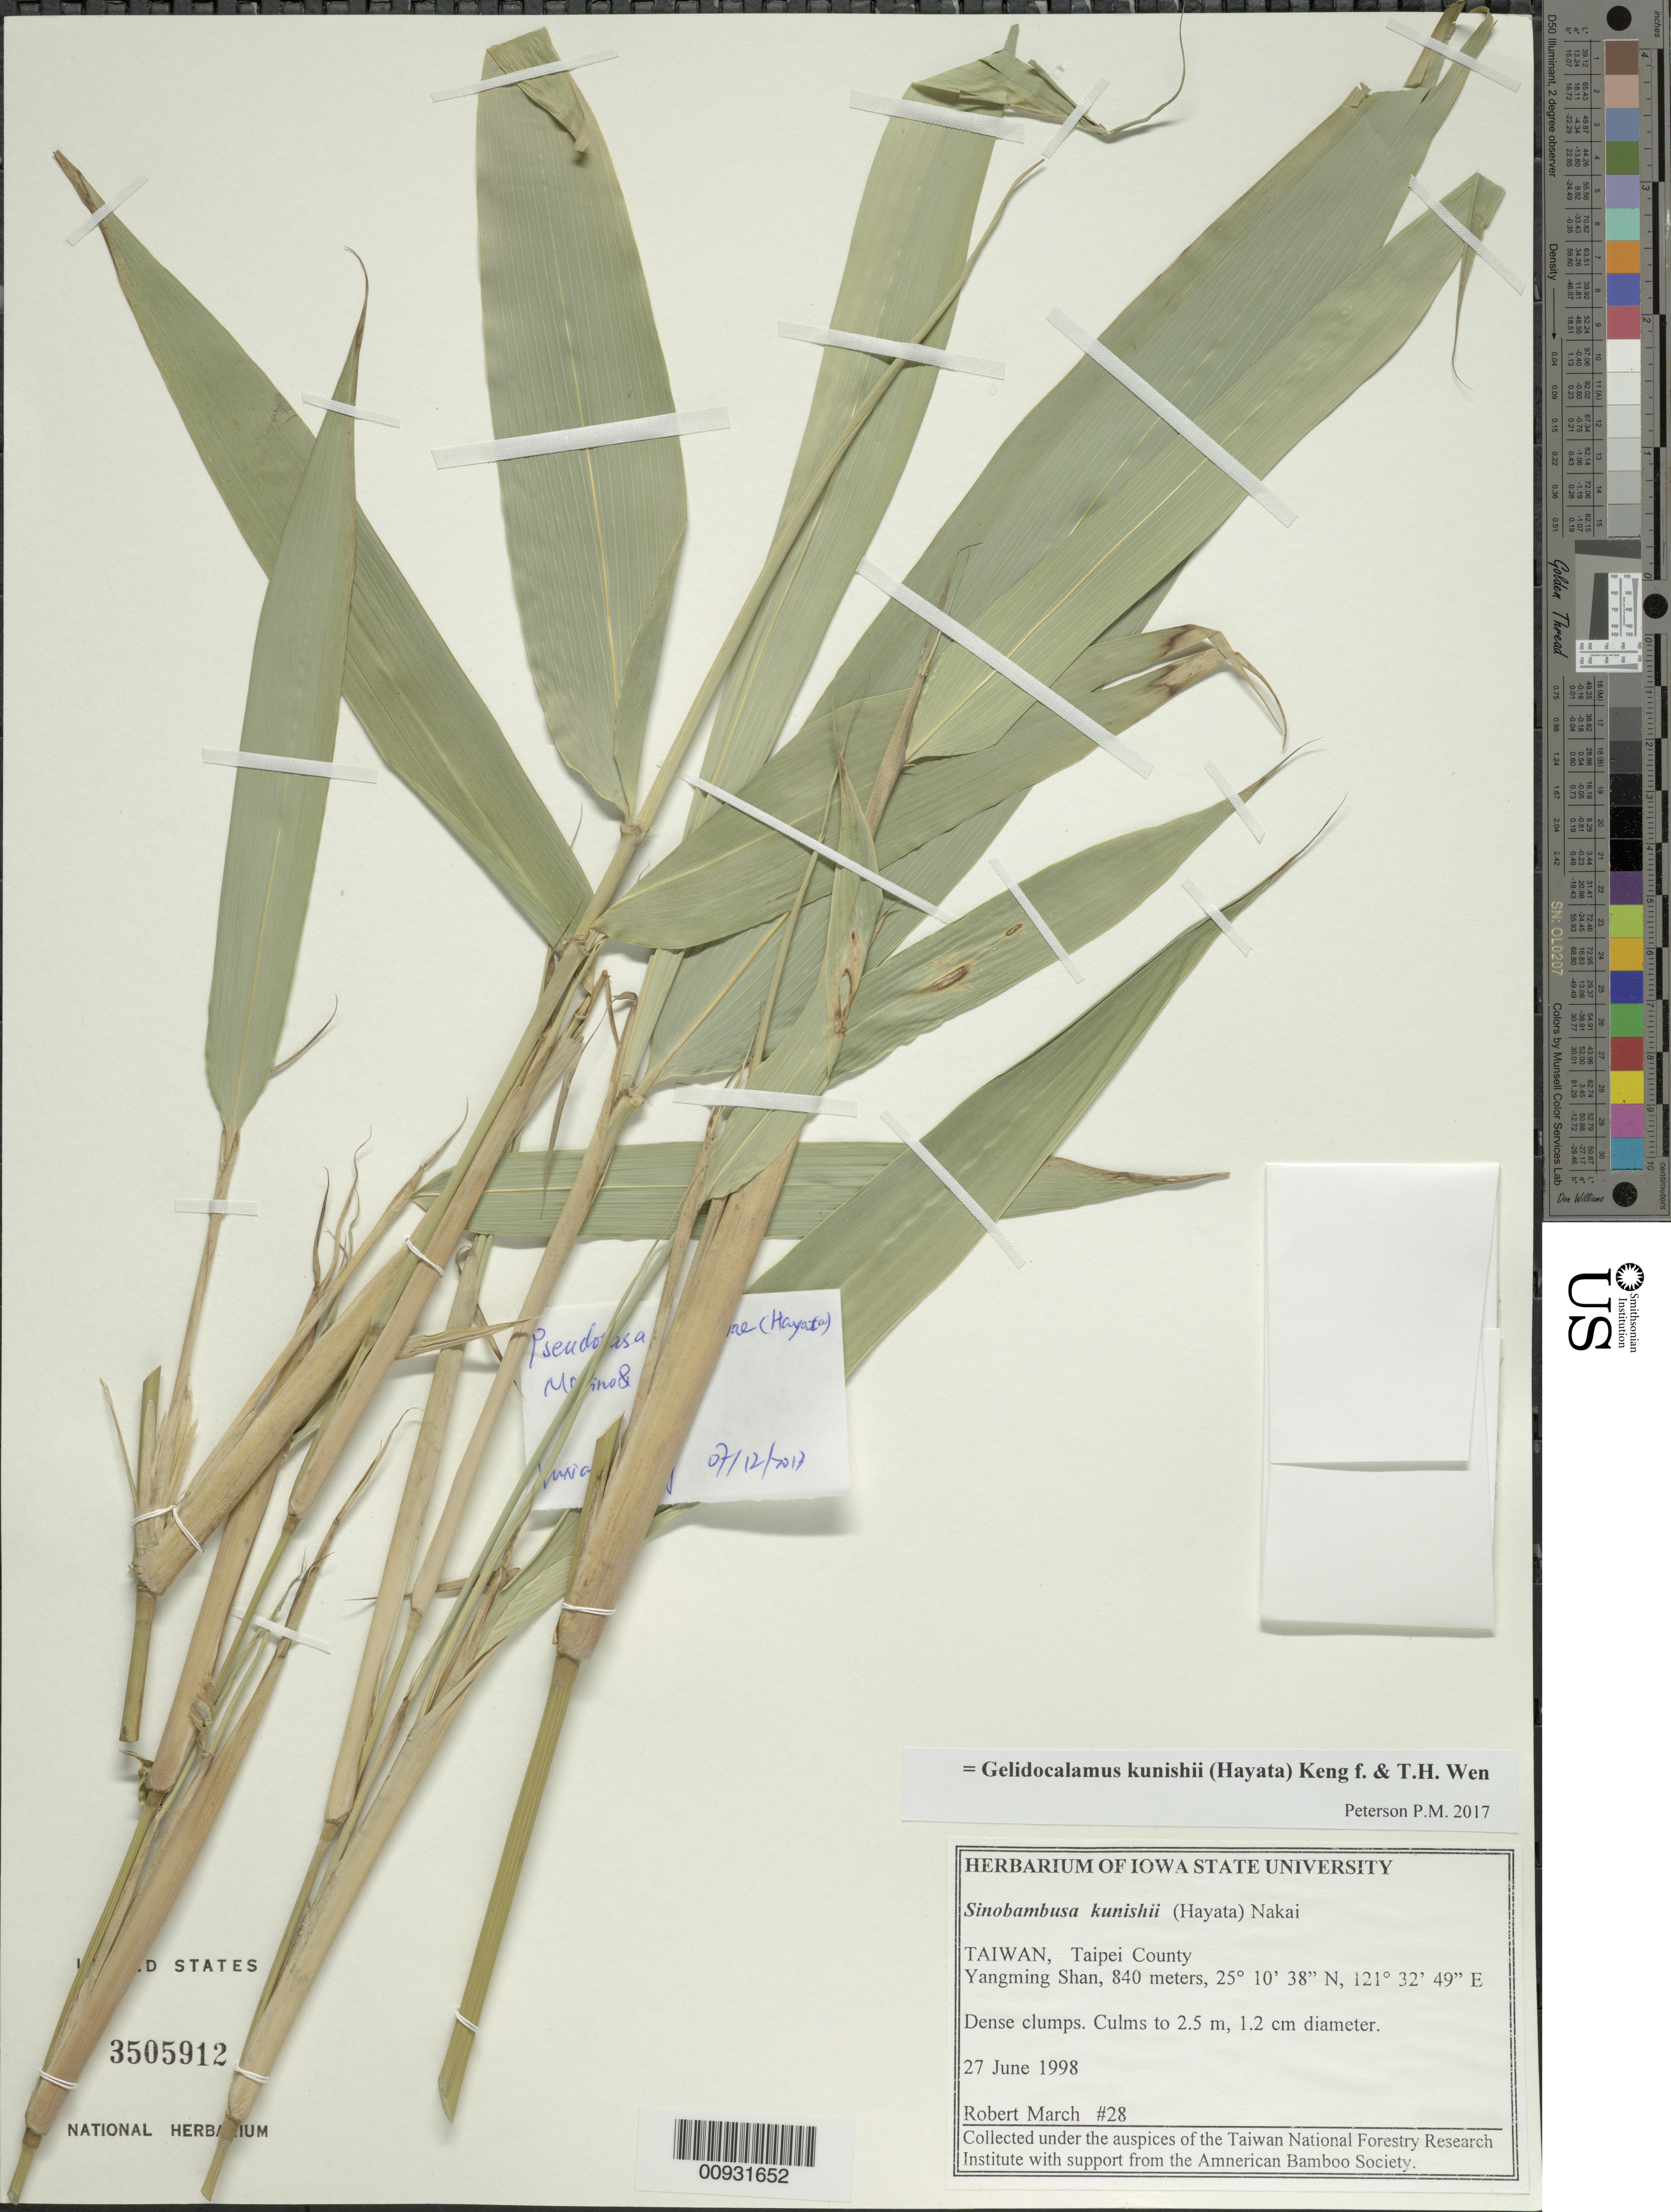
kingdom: Plantae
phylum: Tracheophyta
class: Liliopsida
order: Poales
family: Poaceae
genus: Gelidocalamus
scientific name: Gelidocalamus kunishii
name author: (Hayata) Keng f. & T.H. Wen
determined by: Poaceae Reorganization Project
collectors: R. March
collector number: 28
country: Taiwan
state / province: Taipei City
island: Taiwan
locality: Yangming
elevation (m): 840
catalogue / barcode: US 3505912